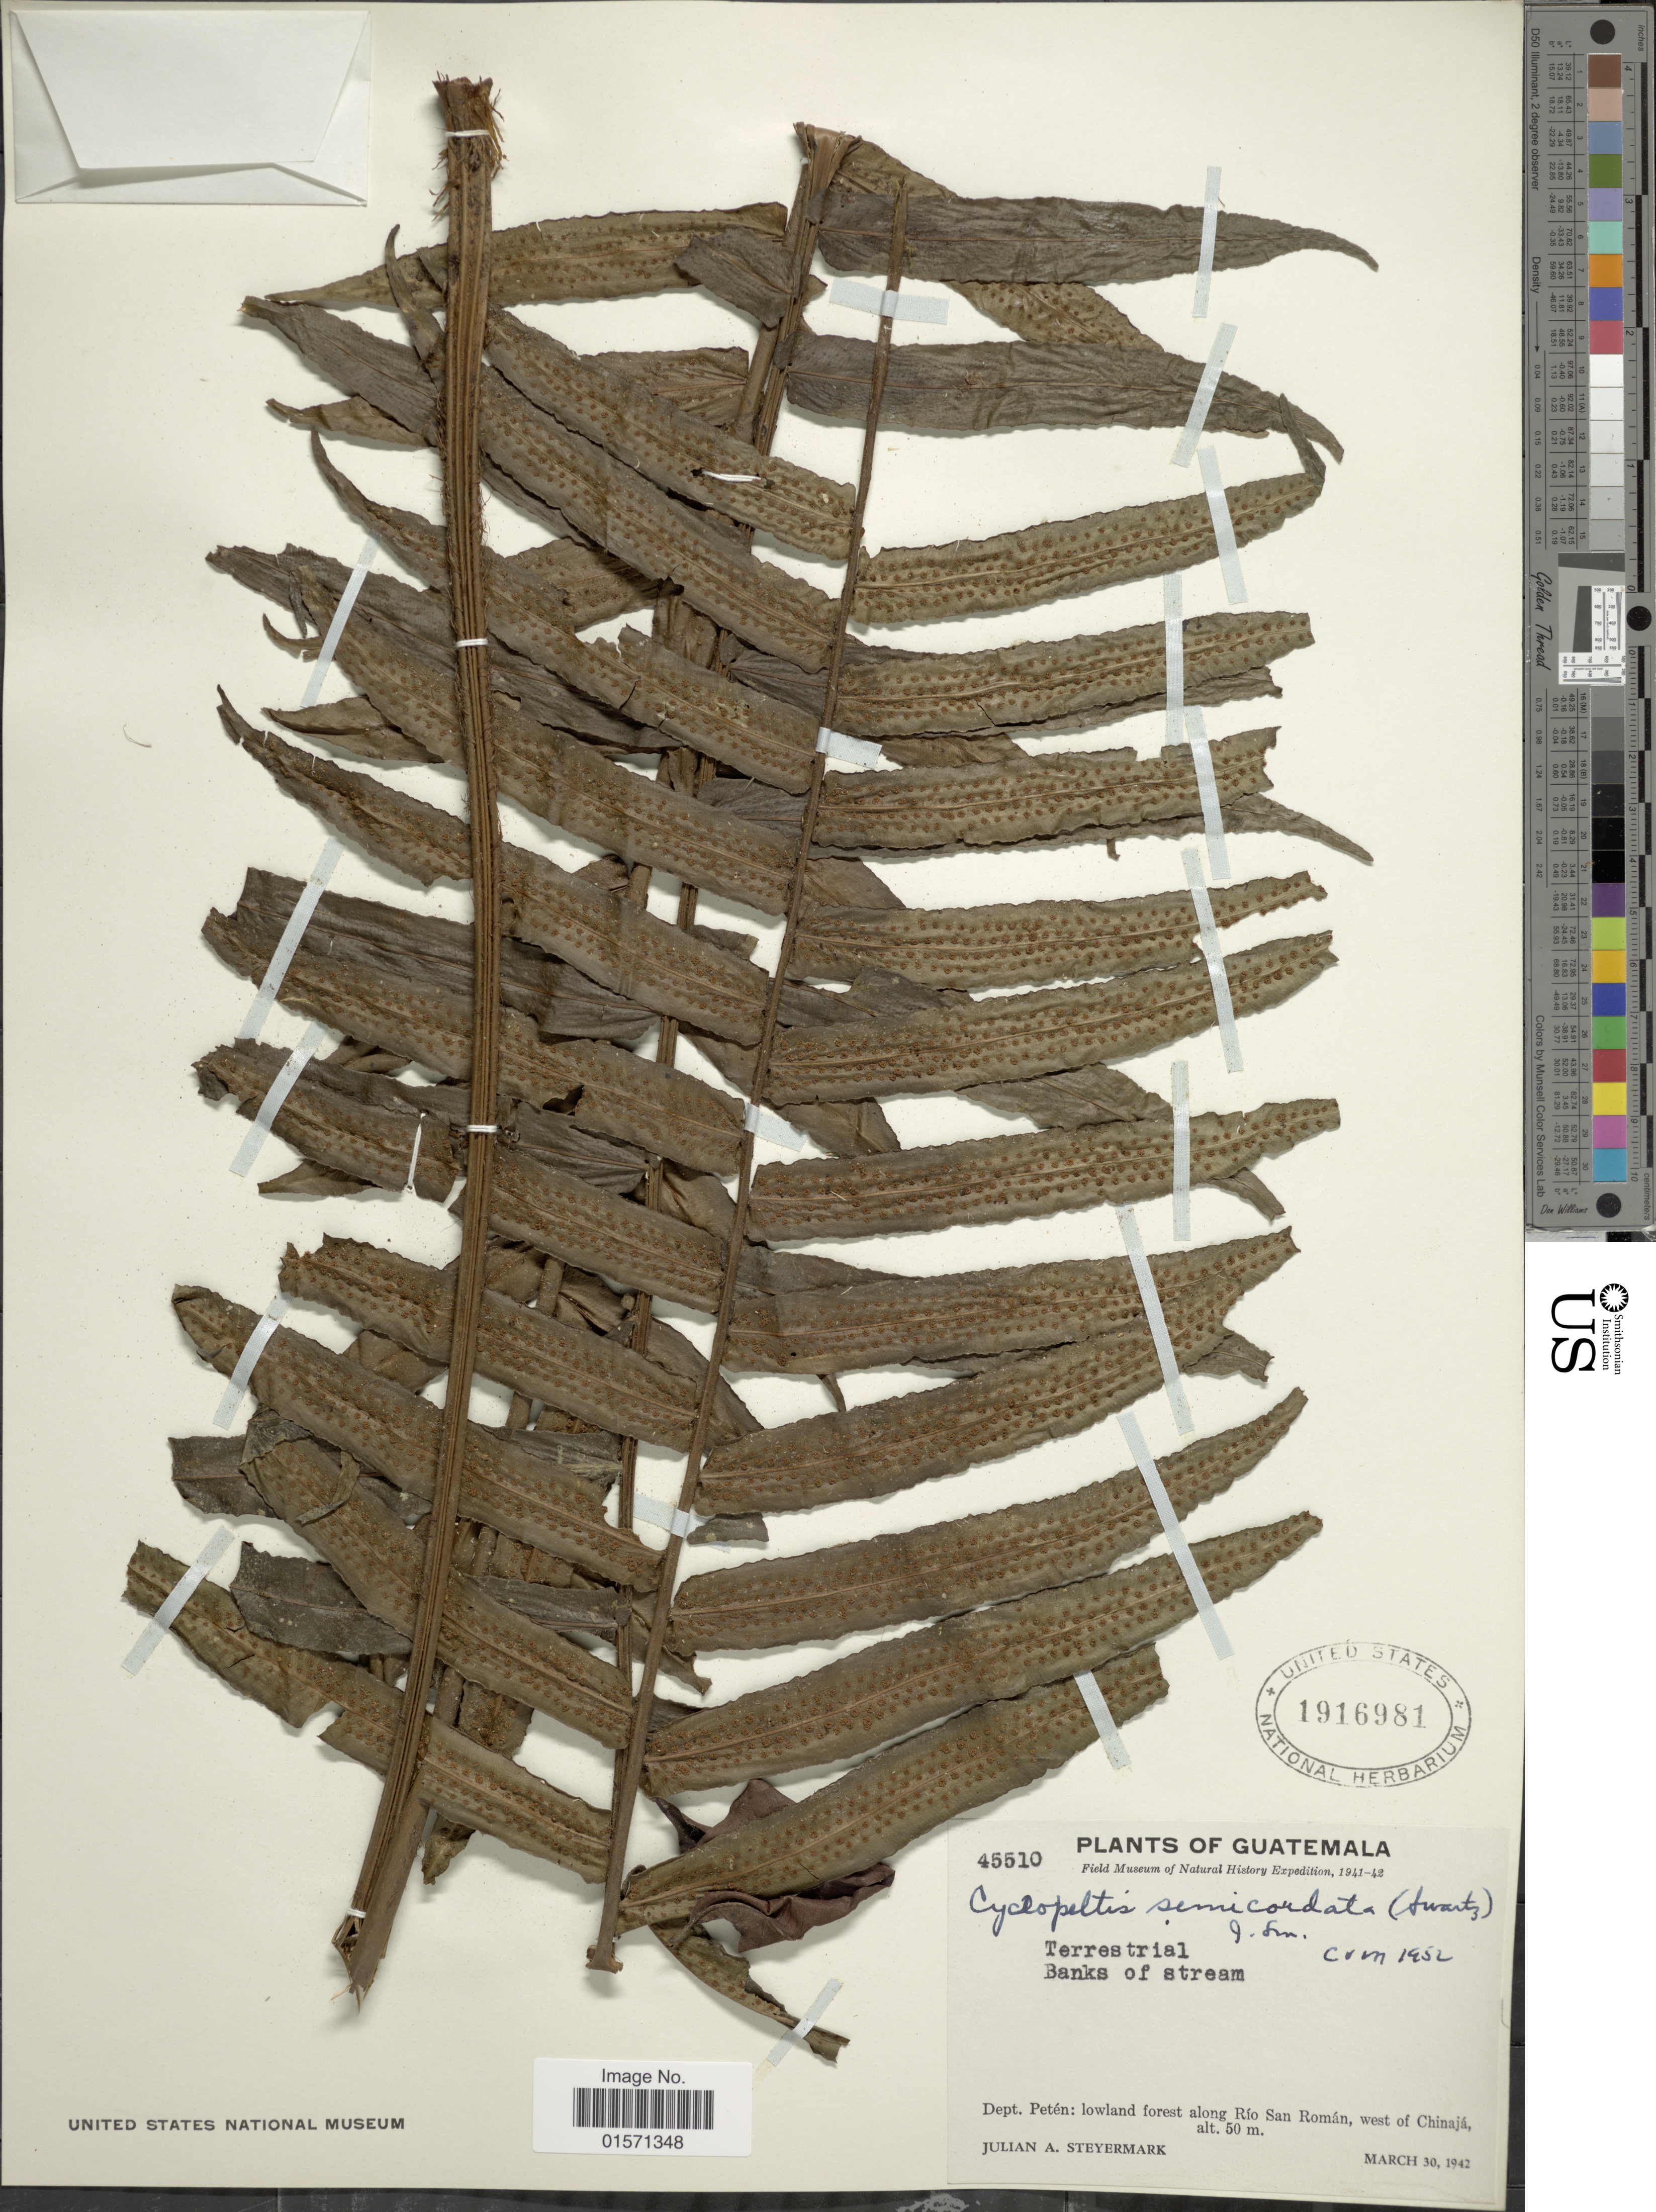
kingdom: Plantae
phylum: Tracheophyta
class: Polypodiopsida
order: Polypodiales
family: Lomariopsidaceae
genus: Cyclopeltis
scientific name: Cyclopeltis semicordata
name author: (Sw.) J. Sm.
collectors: J. Steyermark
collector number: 45510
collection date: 1942-03-30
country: Guatemala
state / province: El Petén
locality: Dept. Petén: lowland forest along Río San Román, west of Chinajá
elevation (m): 50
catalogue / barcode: US 1916981